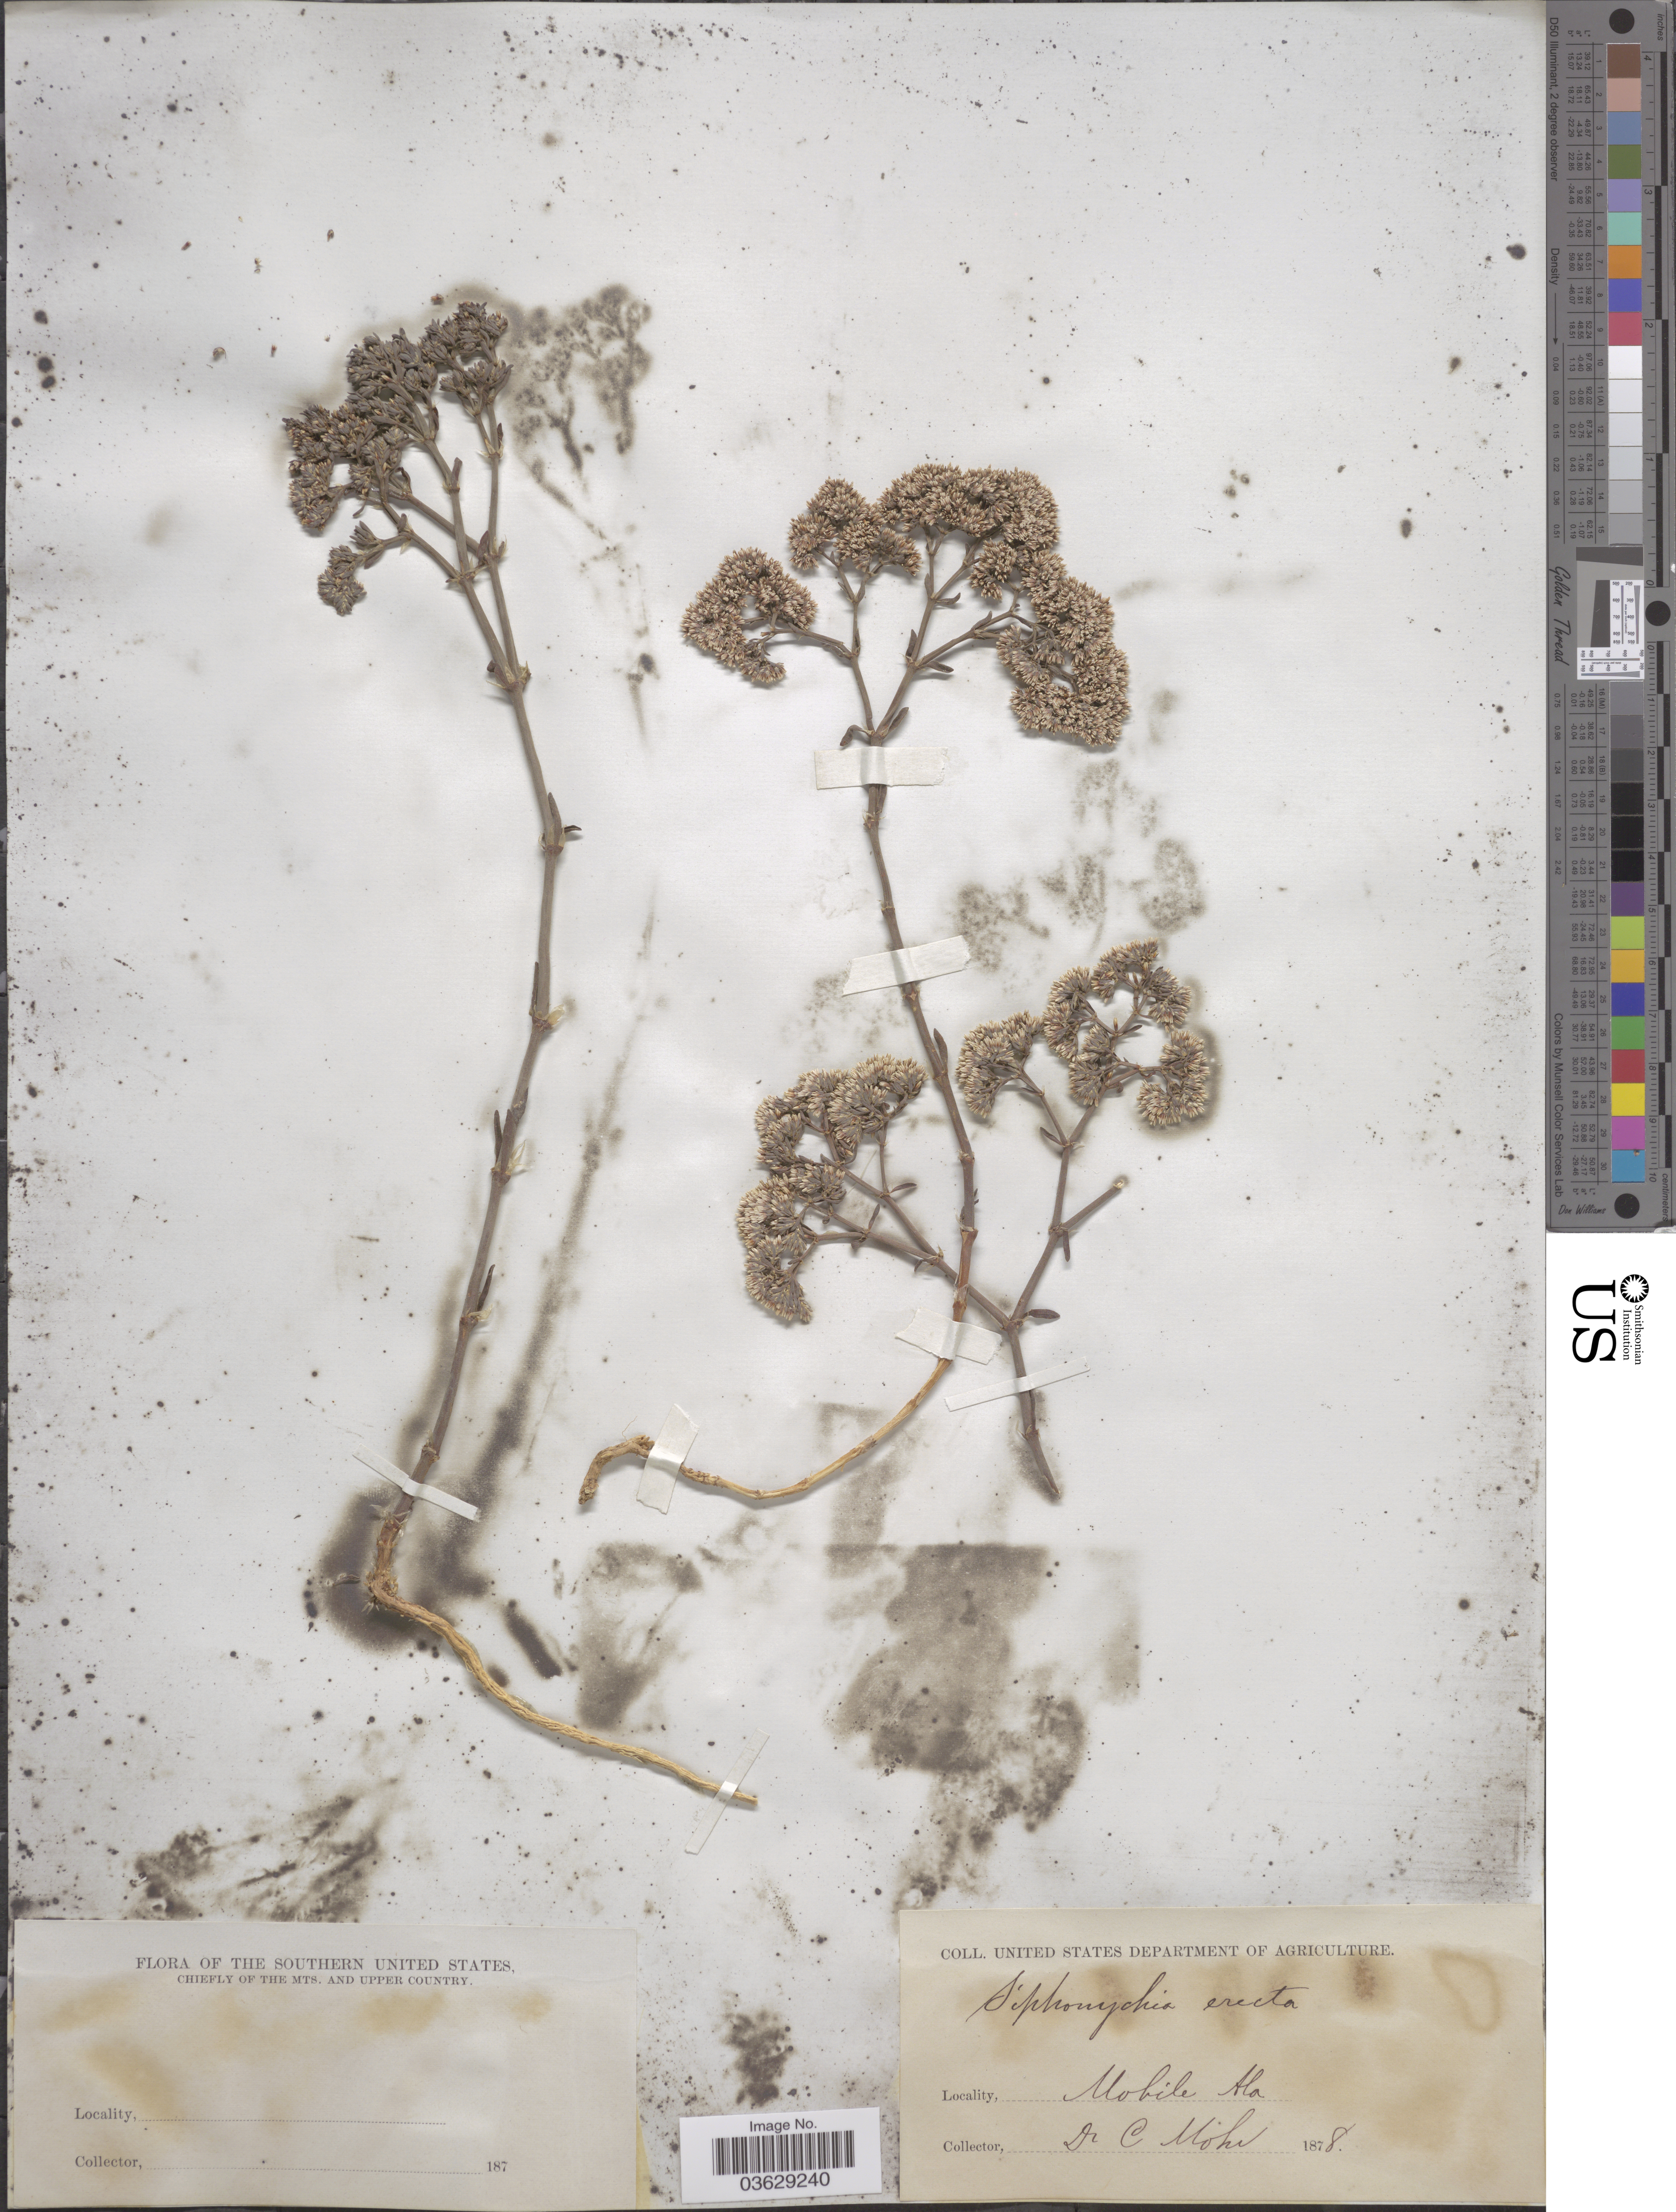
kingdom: Plantae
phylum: Tracheophyta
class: Magnoliopsida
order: Caryophyllales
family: Caryophyllaceae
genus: Paronychia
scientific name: Paronychia erecta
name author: (Chapm.) Shinners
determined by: Strong, Mark T., (BOT), Smithsonian Institution - National Museum of Natural History (UNITED STATES)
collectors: C. T. Mohr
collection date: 1878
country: United States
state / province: Alabama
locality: The Southern United States. Chiefly of the Mts. and Upper Country. Mobile.